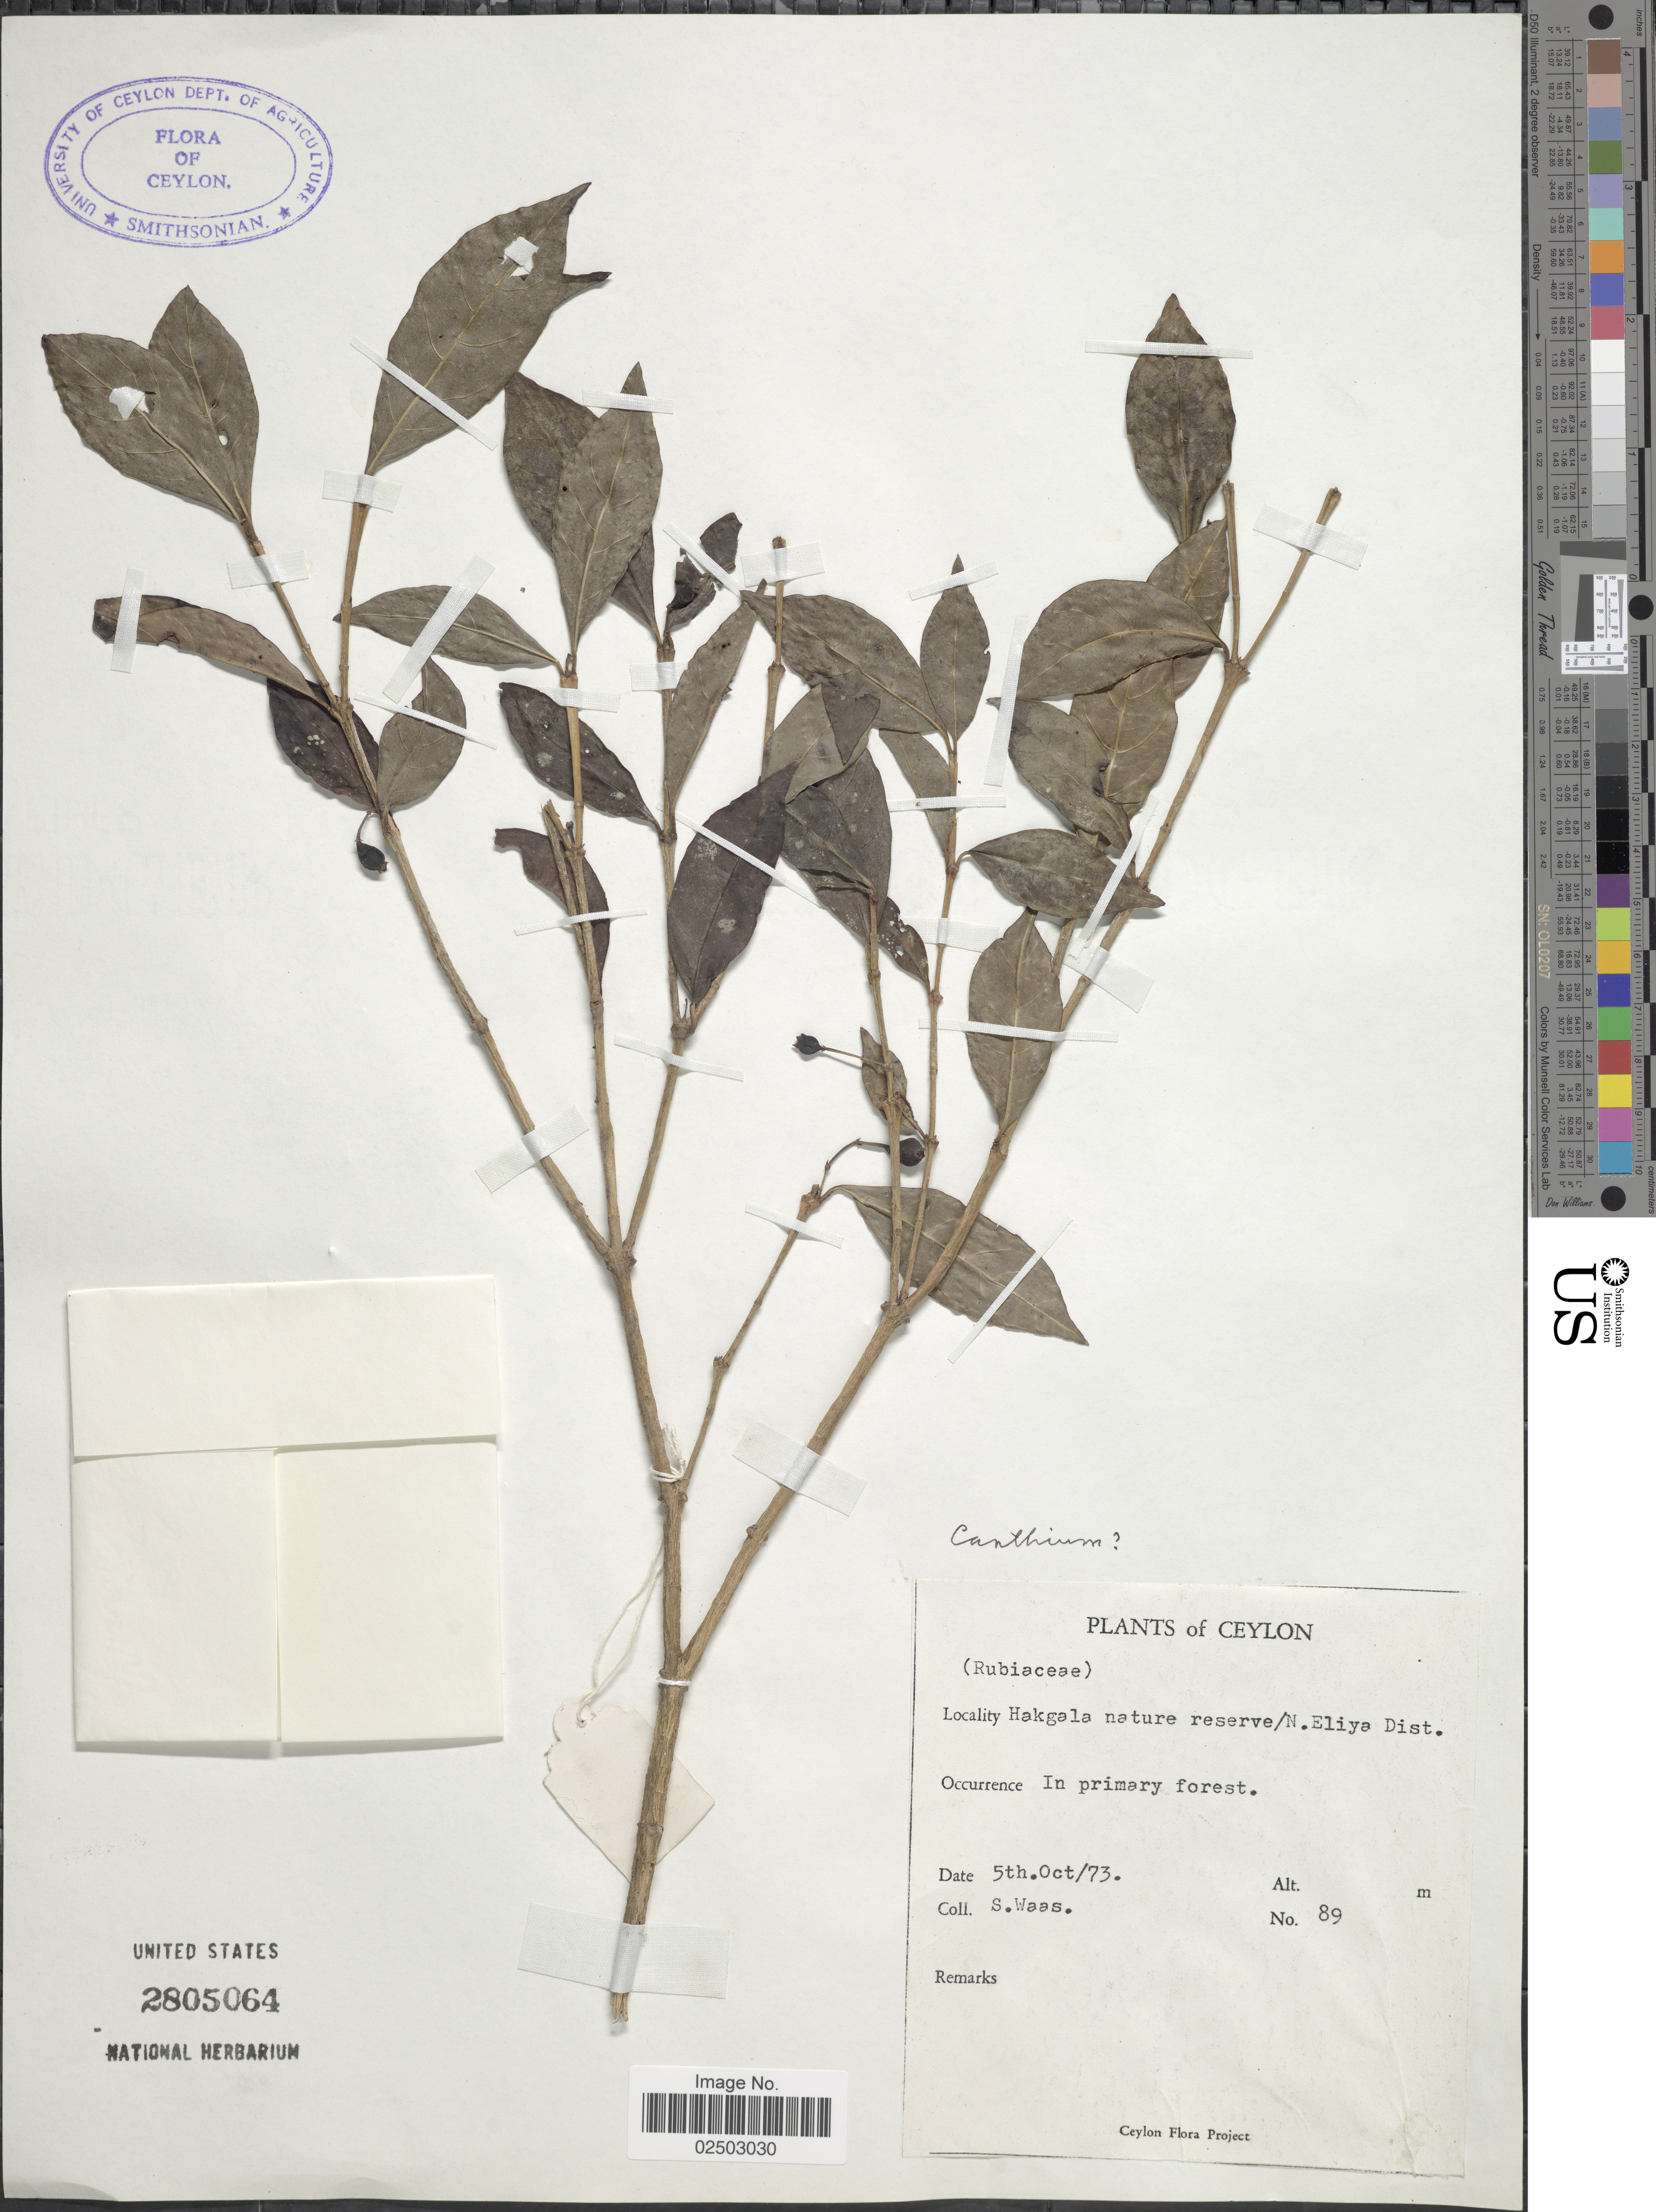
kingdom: Plantae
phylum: Tracheophyta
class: Magnoliopsida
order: Gentianales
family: Rubiaceae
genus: Bridsonia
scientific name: Bridsonia chamaedendrum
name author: (Kuntze) Verstraete & A.E. van Wyk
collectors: S. Waas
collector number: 89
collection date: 1973-10-05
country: Sri Lanka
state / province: Central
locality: Ceylon, Hakgala nature reserve/N. Eliya Dist.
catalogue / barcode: US 2805064